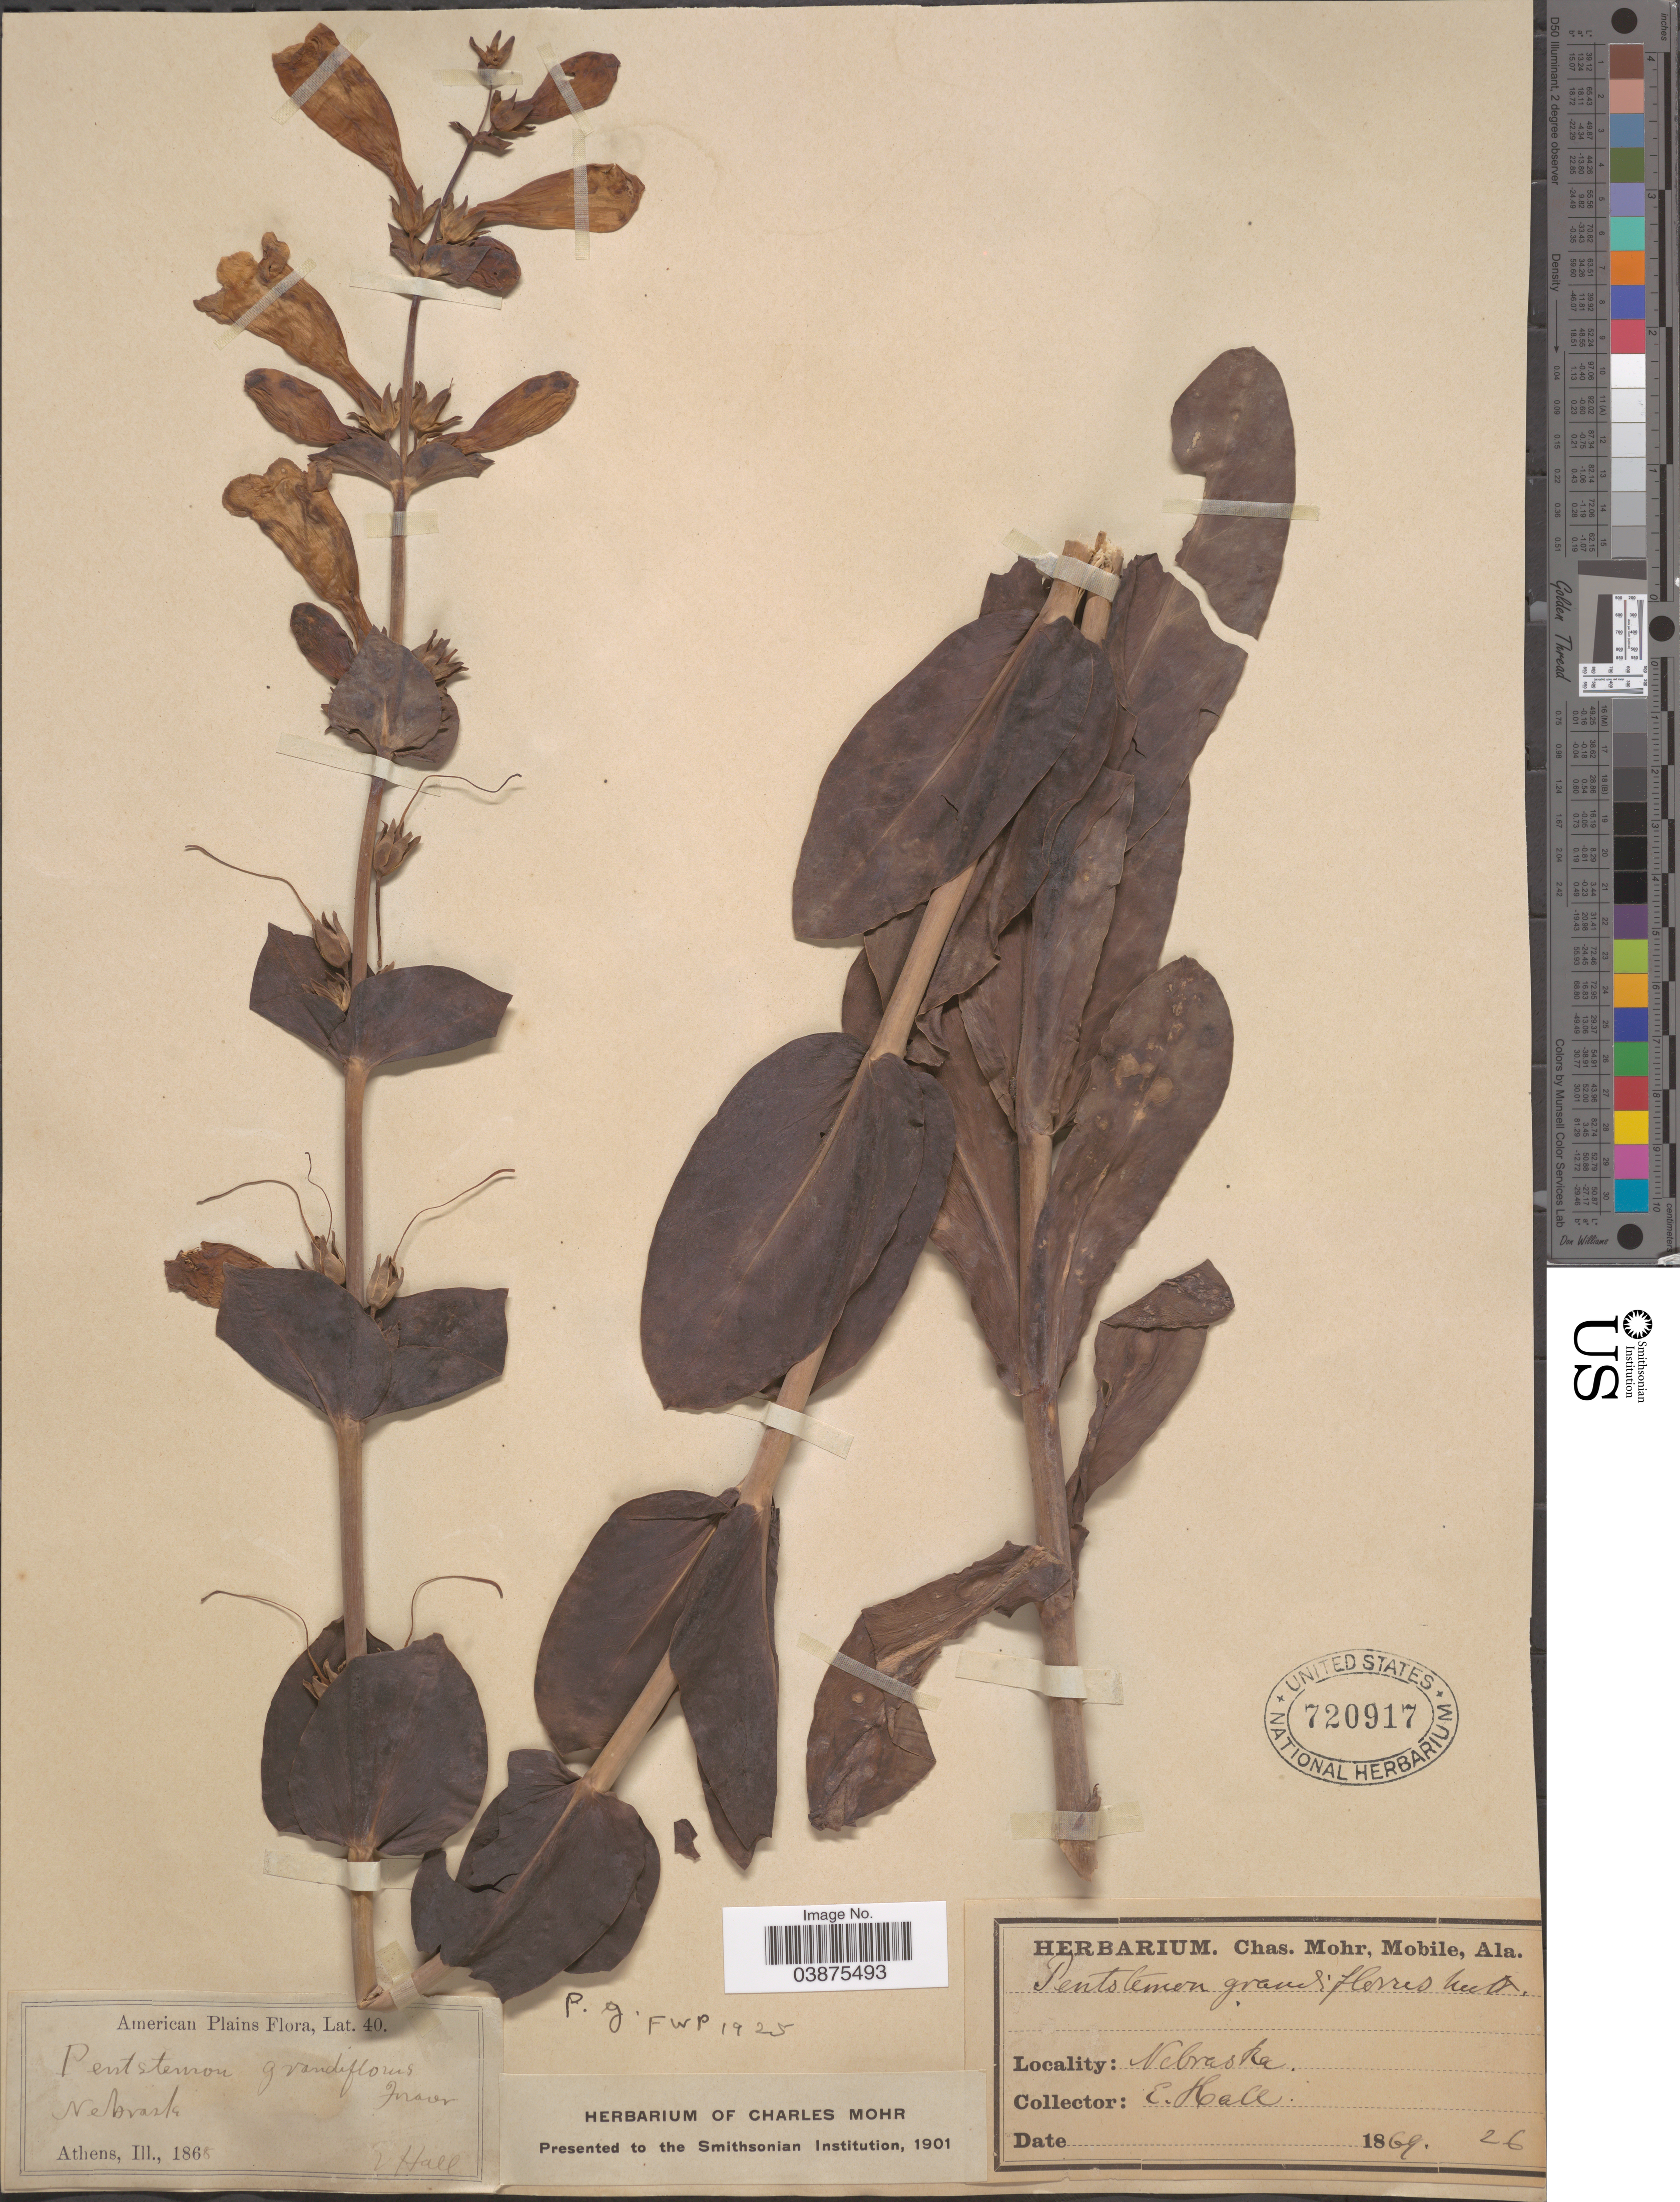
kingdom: Plantae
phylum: Tracheophyta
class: Magnoliopsida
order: Lamiales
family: Plantaginaceae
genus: Penstemon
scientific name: Penstemon grandiflorus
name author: Nutt.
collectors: E. Hall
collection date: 1868/1869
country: United States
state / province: Nebraska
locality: American Plains.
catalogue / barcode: US 720917